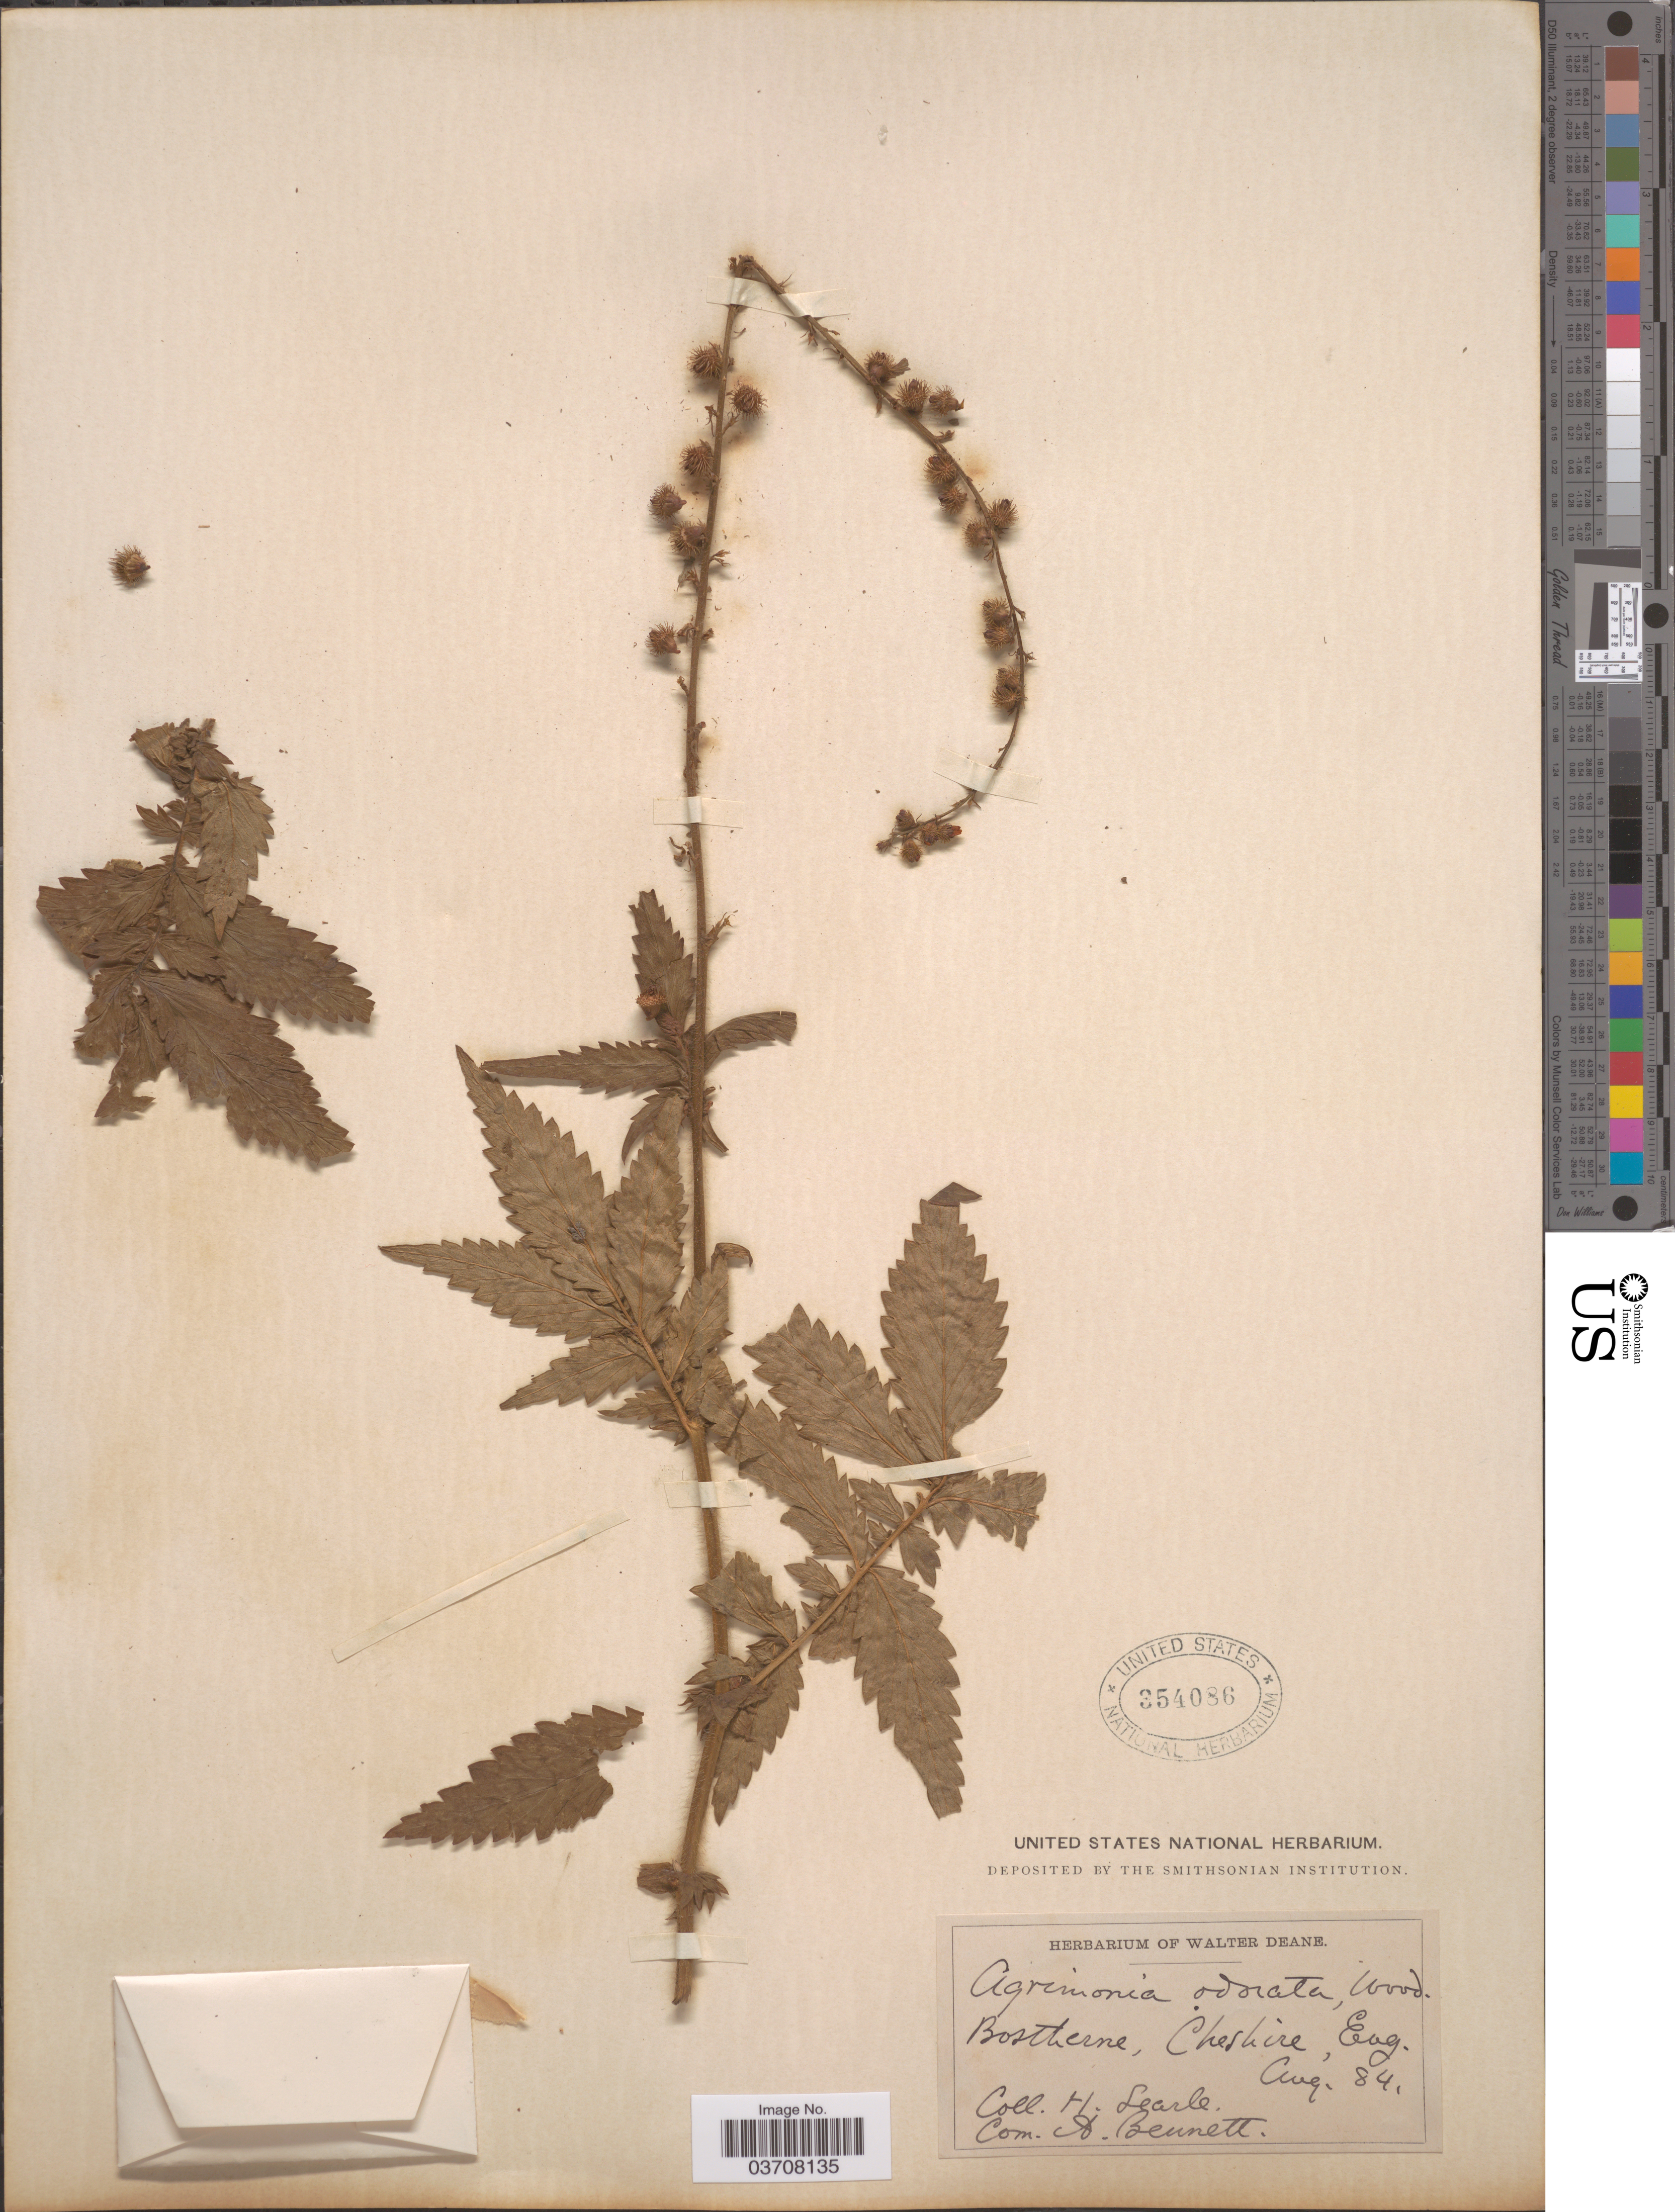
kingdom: Plantae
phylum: Tracheophyta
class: Magnoliopsida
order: Rosales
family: Rosaceae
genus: Agrimonia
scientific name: Agrimonia odorata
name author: Mill.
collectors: H. Searle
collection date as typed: Transcribed d/m/y: /8/84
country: United Kingdom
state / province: England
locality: Bostherne, Cheshire.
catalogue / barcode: US 354086